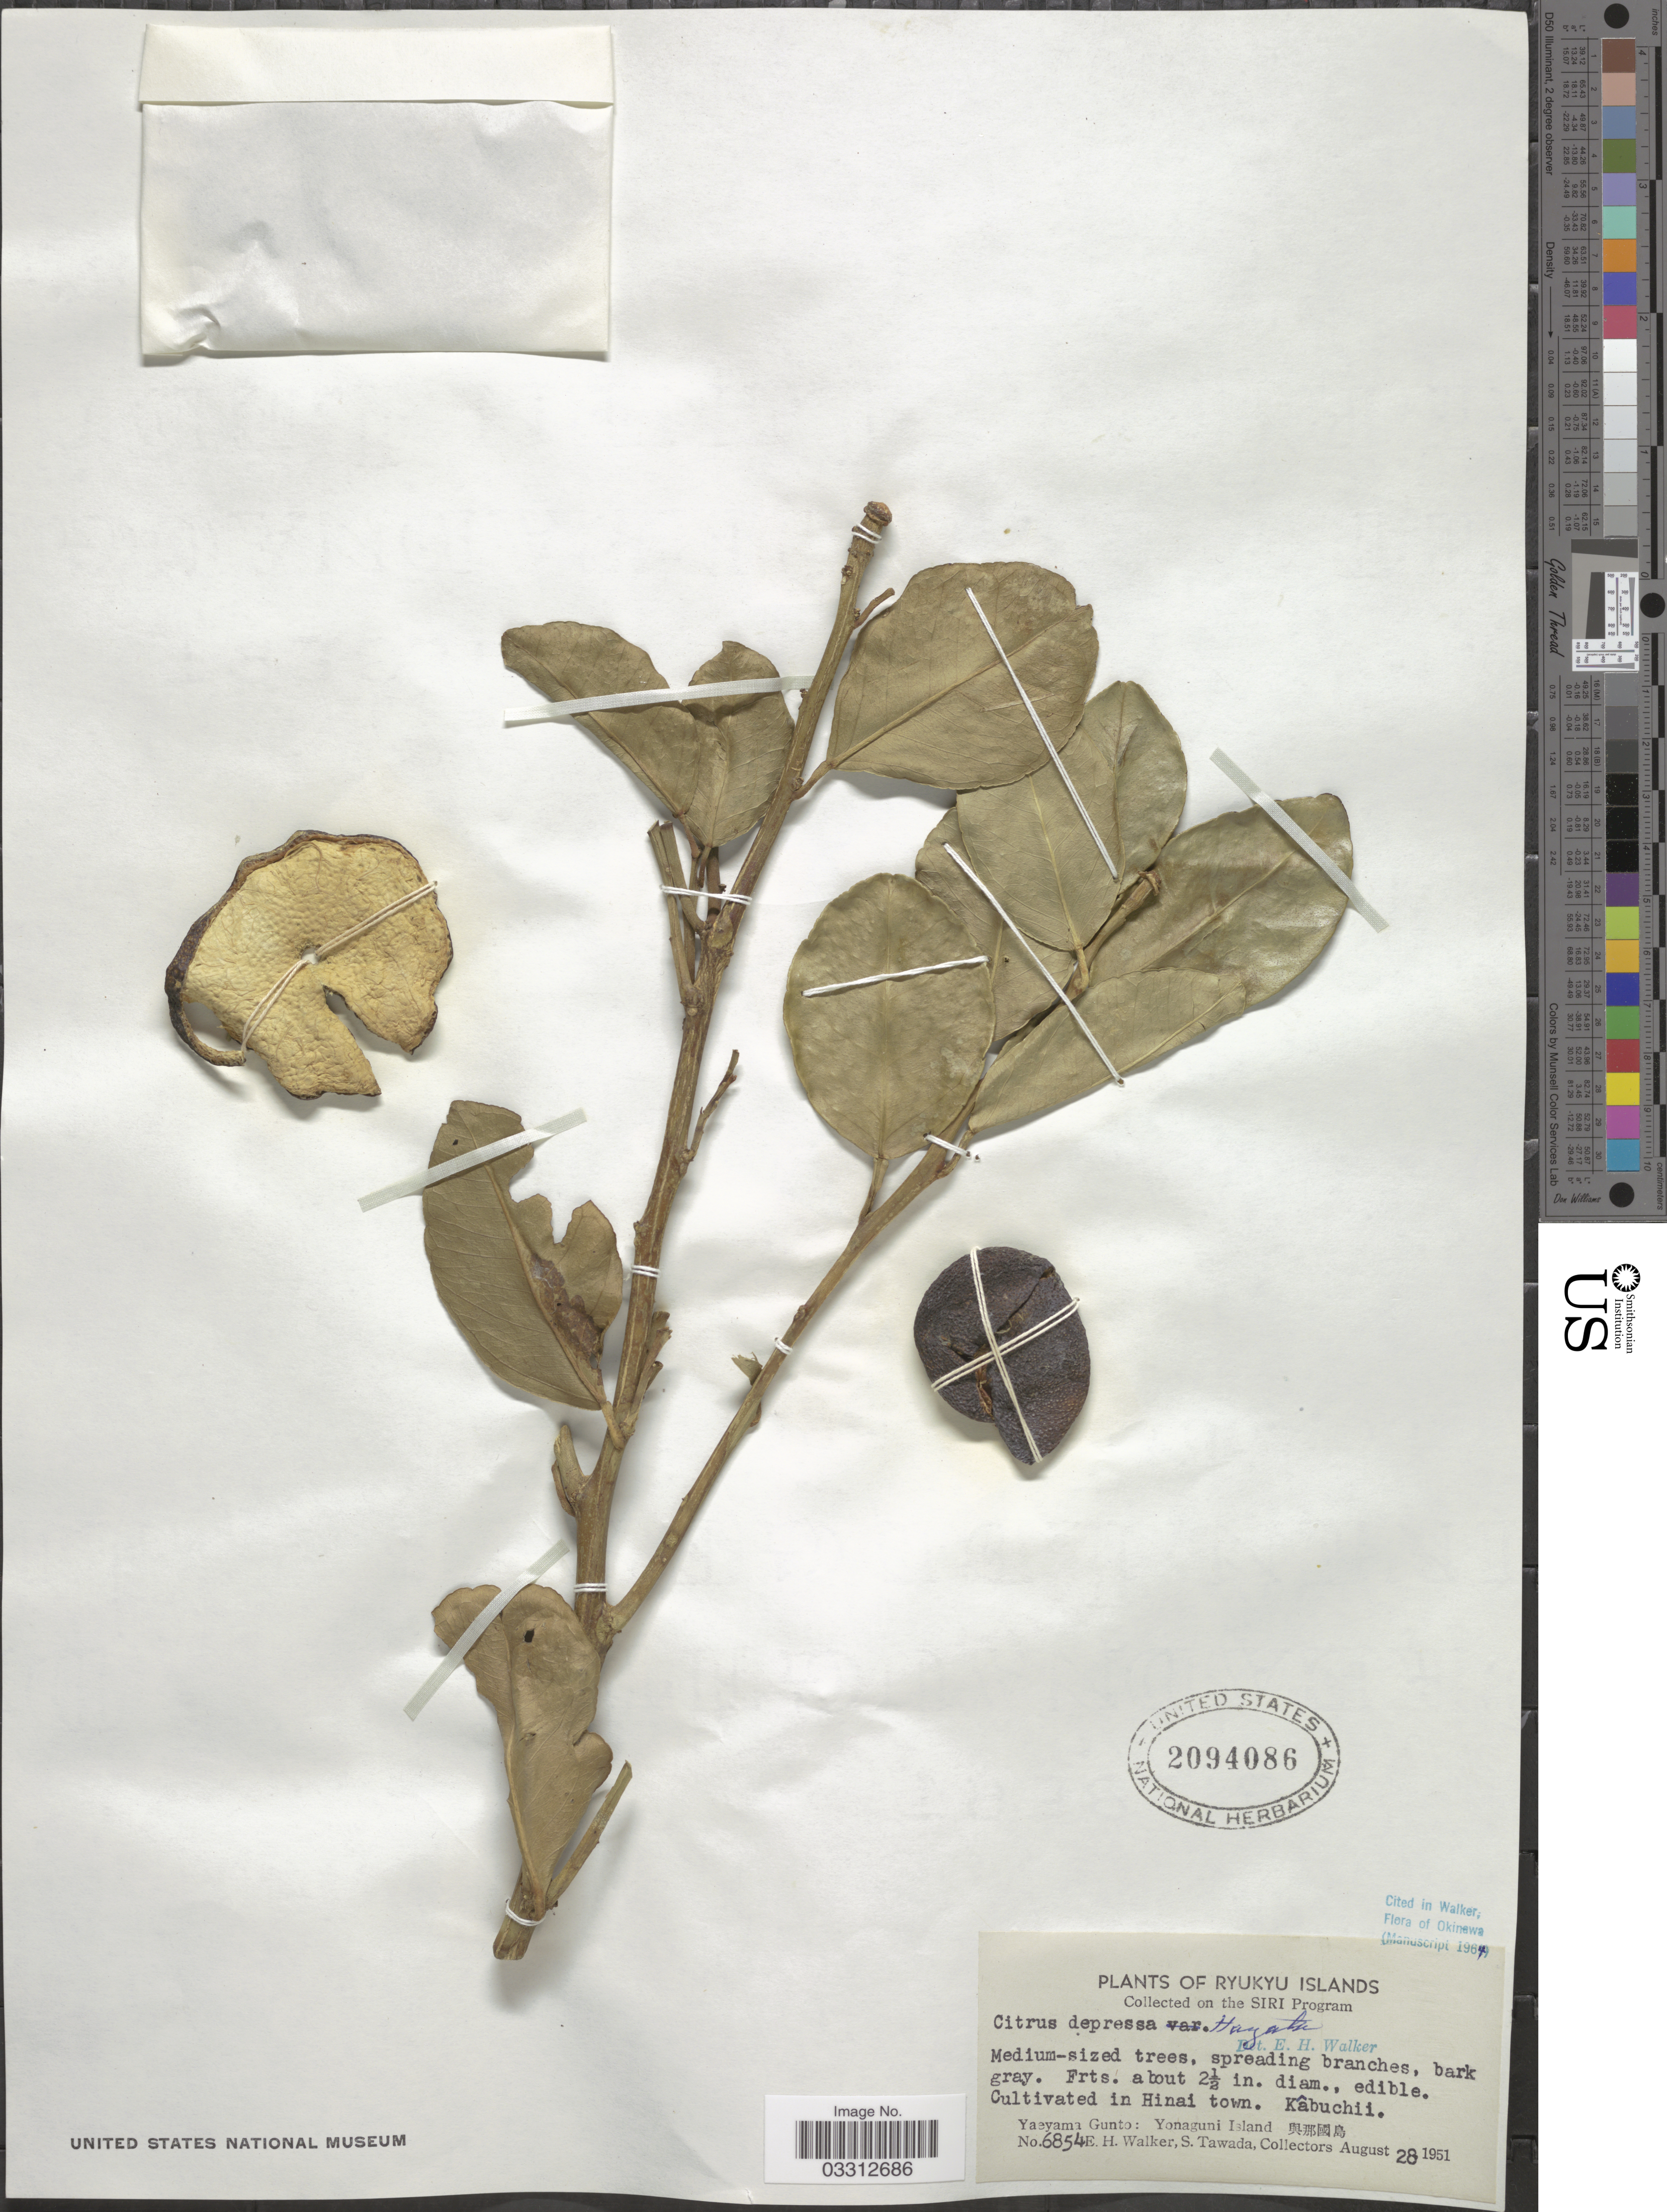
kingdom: Plantae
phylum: Tracheophyta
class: Magnoliopsida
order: Sapindales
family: Rutaceae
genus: Citrus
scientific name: Citrus depressa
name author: Hayata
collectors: E. H. Walker & S. Tawada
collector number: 6854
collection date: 1951-08-28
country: Japan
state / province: Okinawa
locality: Ryukyu Islands, Cultivated in Hinai town. Kâbuchii. Yaeyama Gunto: Yonaguni Island X.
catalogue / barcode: US 2094086